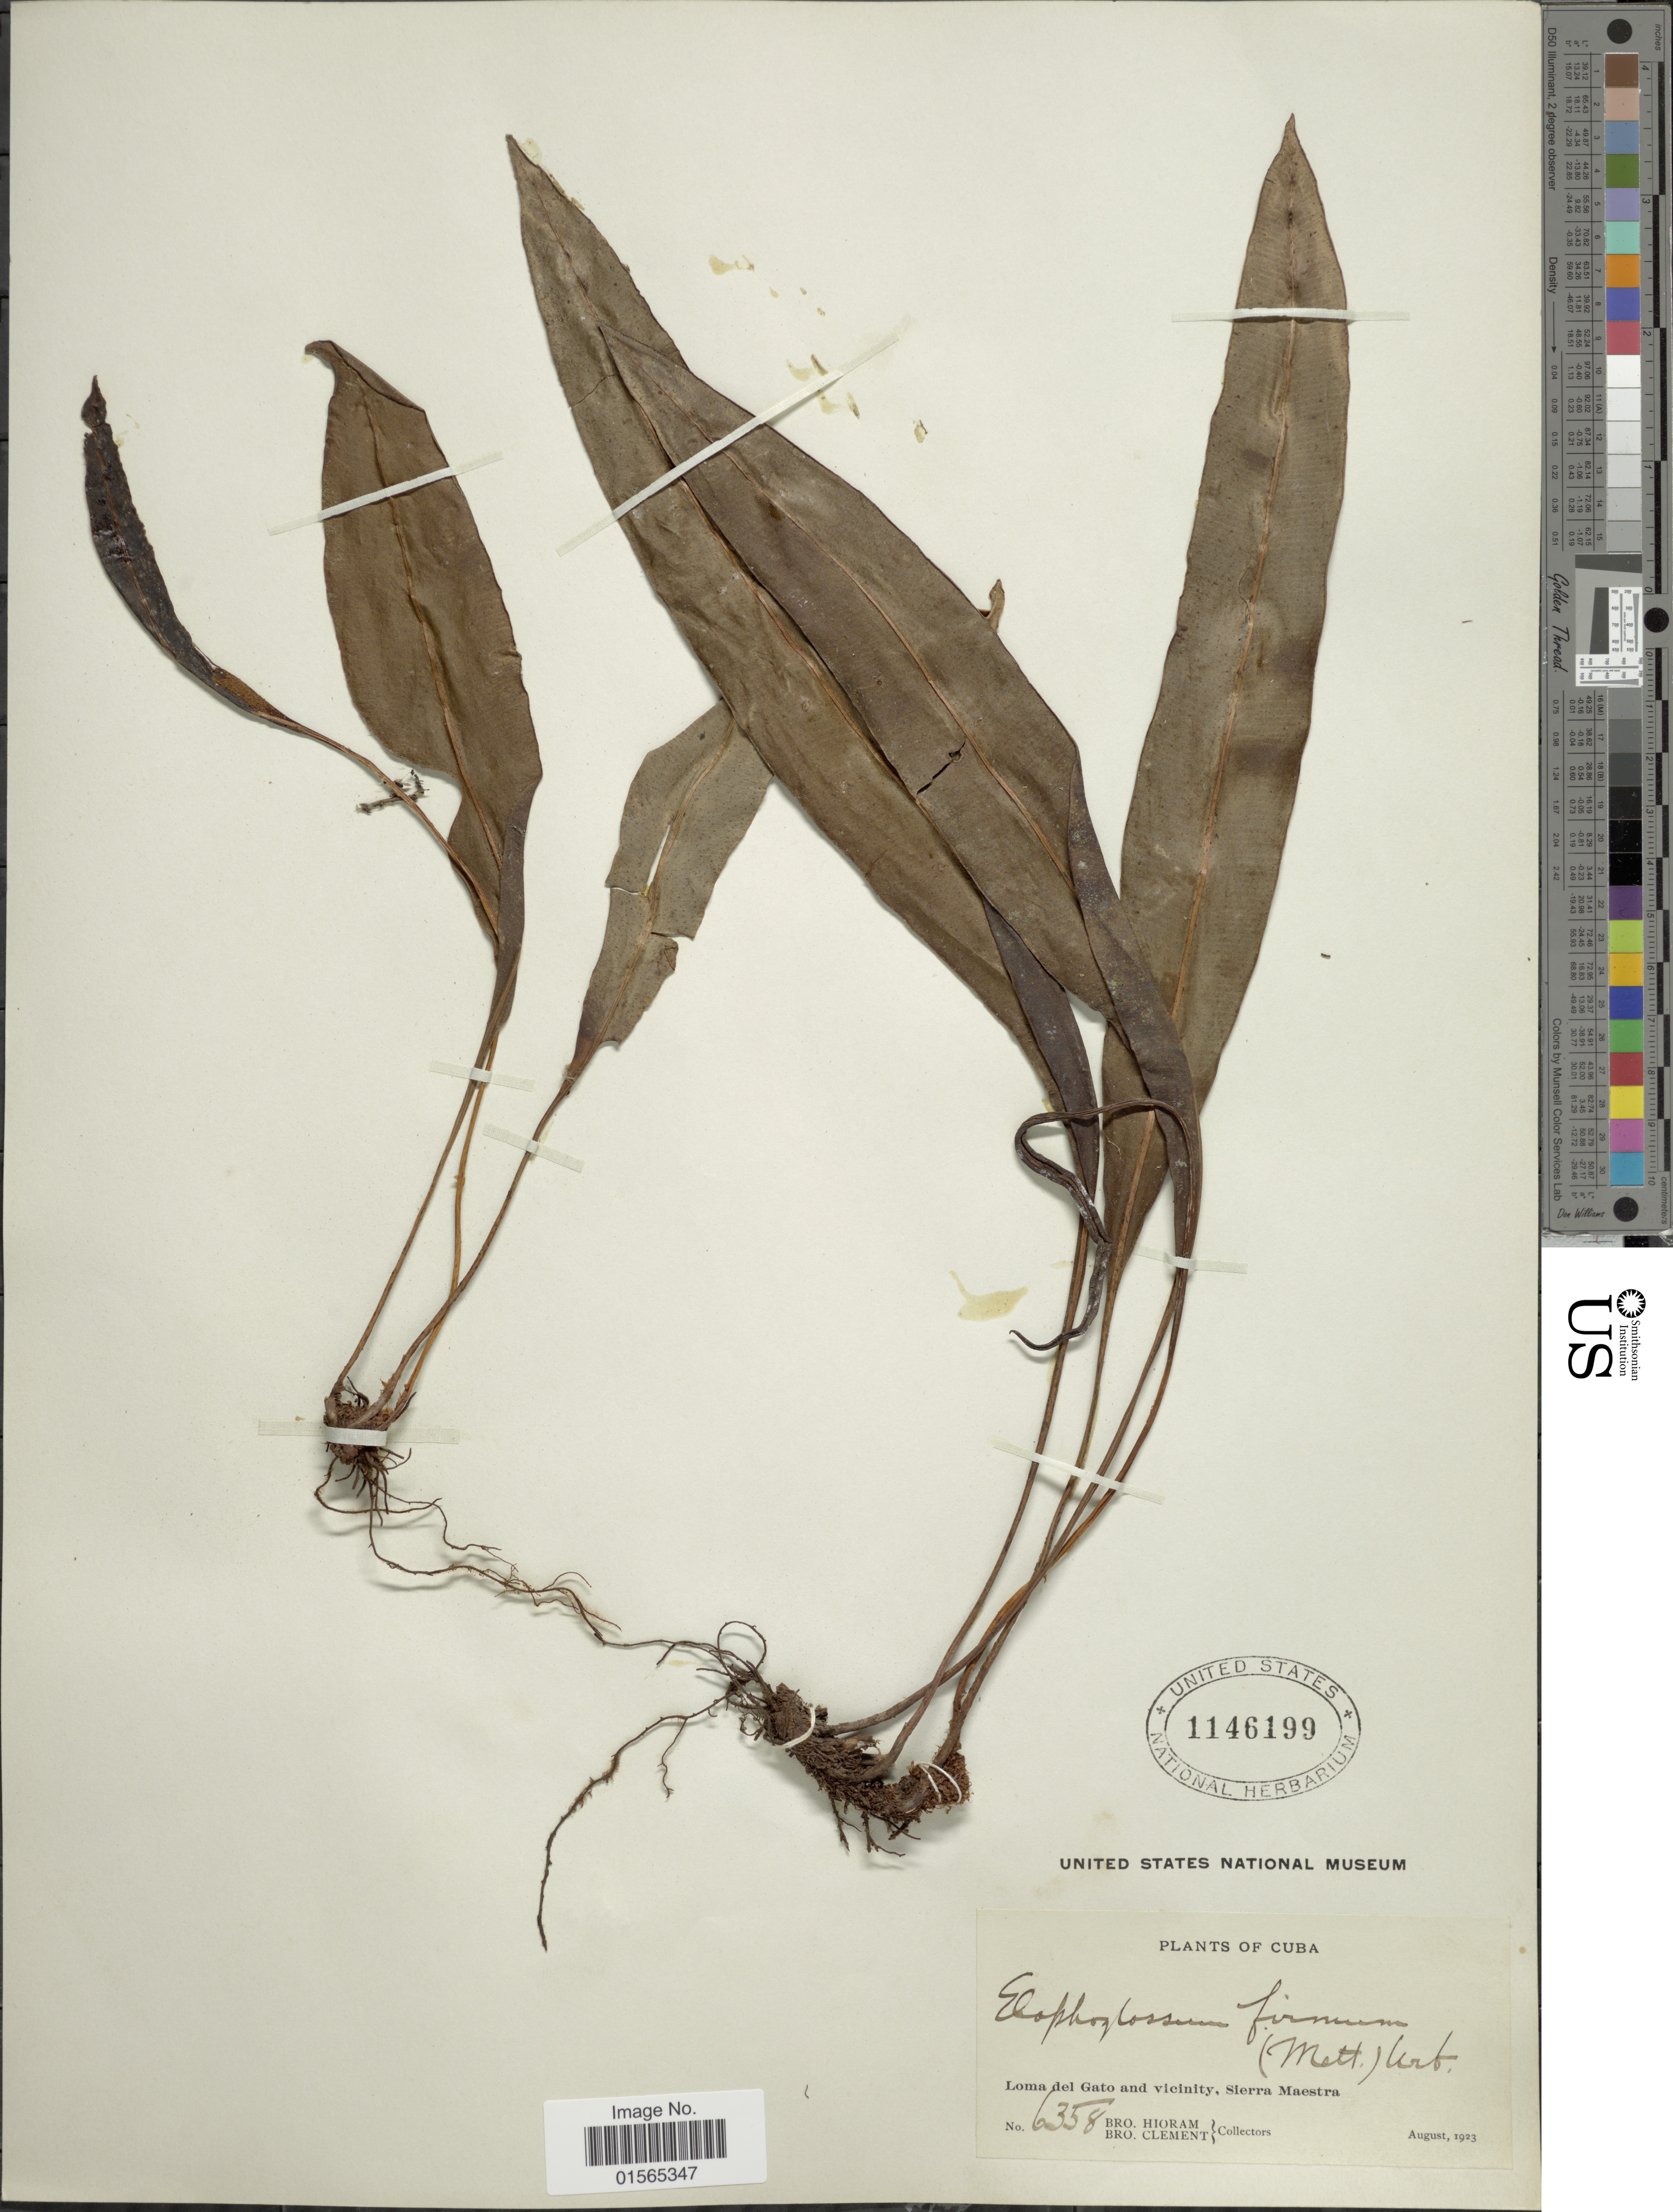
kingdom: Plantae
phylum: Tracheophyta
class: Polypodiopsida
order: Polypodiales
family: Dryopteridaceae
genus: Elaphoglossum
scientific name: Elaphoglossum firmum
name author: (Mett.) Urb.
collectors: Bro. Hioram & B. Clement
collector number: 6358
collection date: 1923-08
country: Cuba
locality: Loma del Gato and vicinity, Sierra Meastra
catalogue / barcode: US 1146199